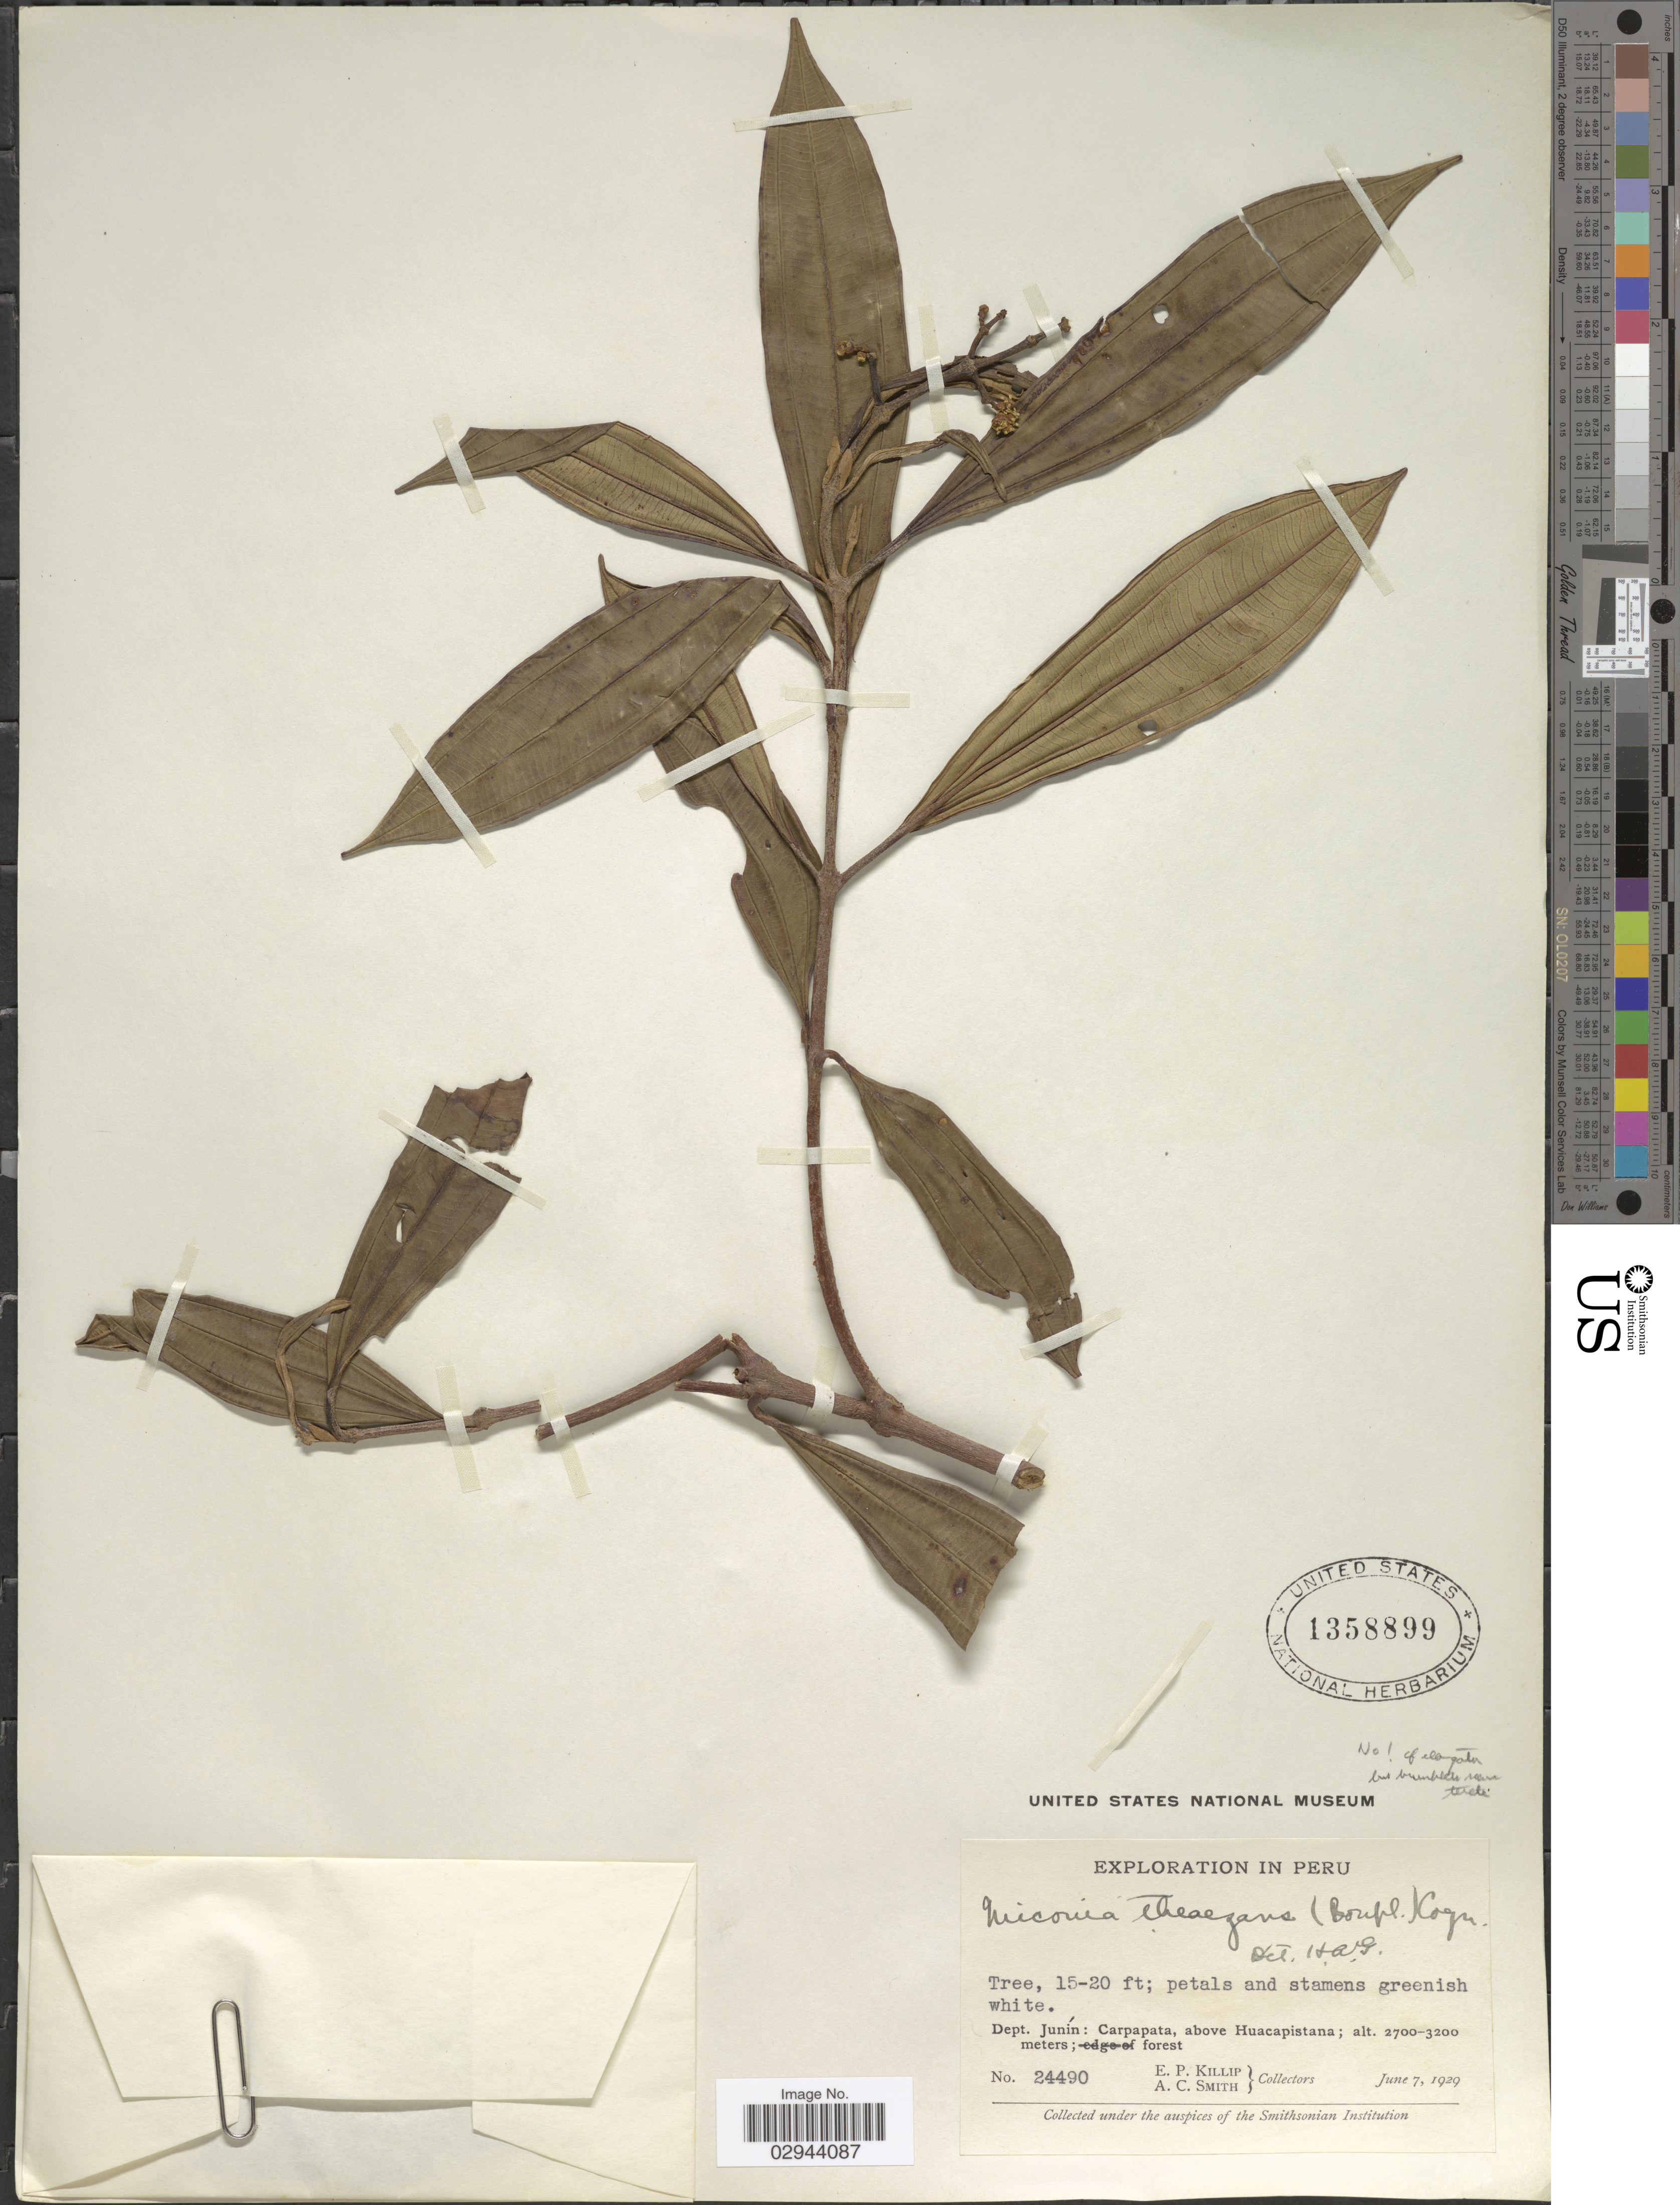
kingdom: Plantae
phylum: Tracheophyta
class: Magnoliopsida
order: Myrtales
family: Melastomataceae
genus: Miconia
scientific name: Miconia theizans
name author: (Bonpl.) Cogn.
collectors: E. P. Killip & A. C. Smith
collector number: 24490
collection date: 1929-06-07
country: Peru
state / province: Junín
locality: Dept. Junín, Carpapata, above Huacapistana.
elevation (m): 2700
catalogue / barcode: US 1358899